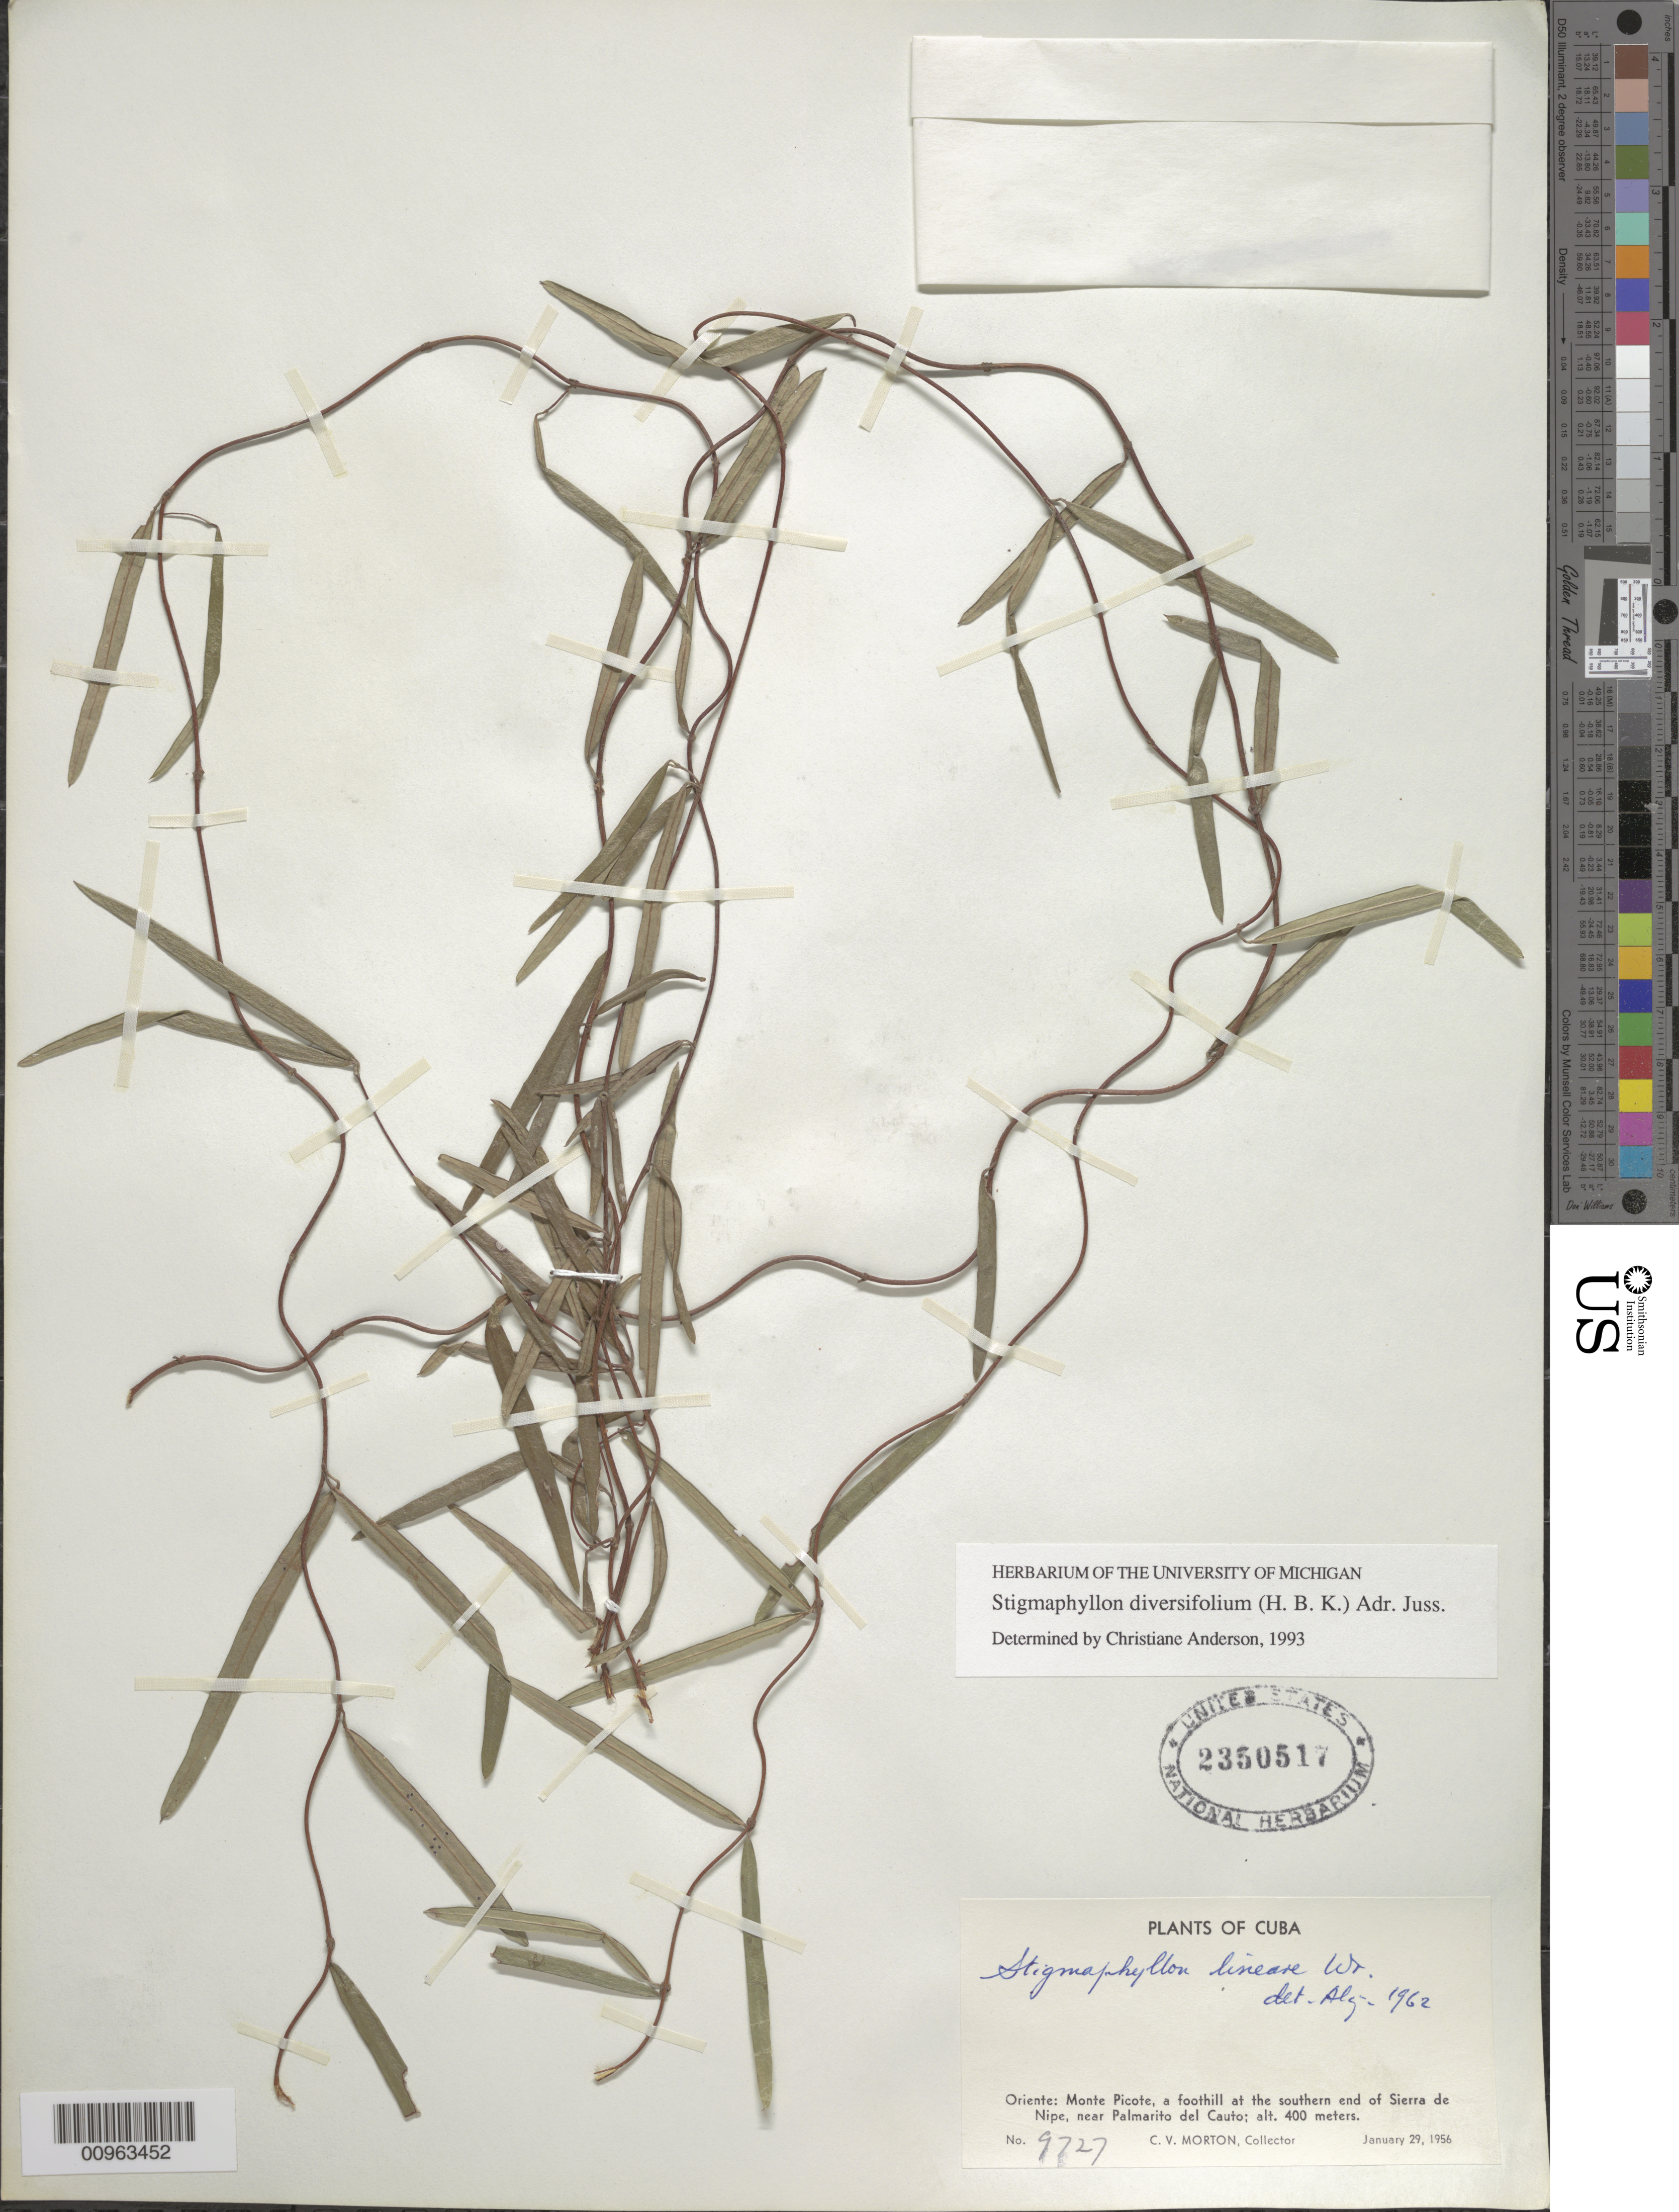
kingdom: Plantae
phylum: Tracheophyta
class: Magnoliopsida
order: Malpighiales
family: Malpighiaceae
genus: Stigmaphyllon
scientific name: Stigmaphyllon diversifolium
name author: (Kunth) A. Juss.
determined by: Anderson, C.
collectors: C. V. Morton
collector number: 9727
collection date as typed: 29 Jan 1956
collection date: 1956-01-29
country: Cuba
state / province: Holguín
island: Cuba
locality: Monte Picote, a foothill at the southern end of Sierra de Nipe, near Palmarito del Cauto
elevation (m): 400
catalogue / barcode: US 2350517